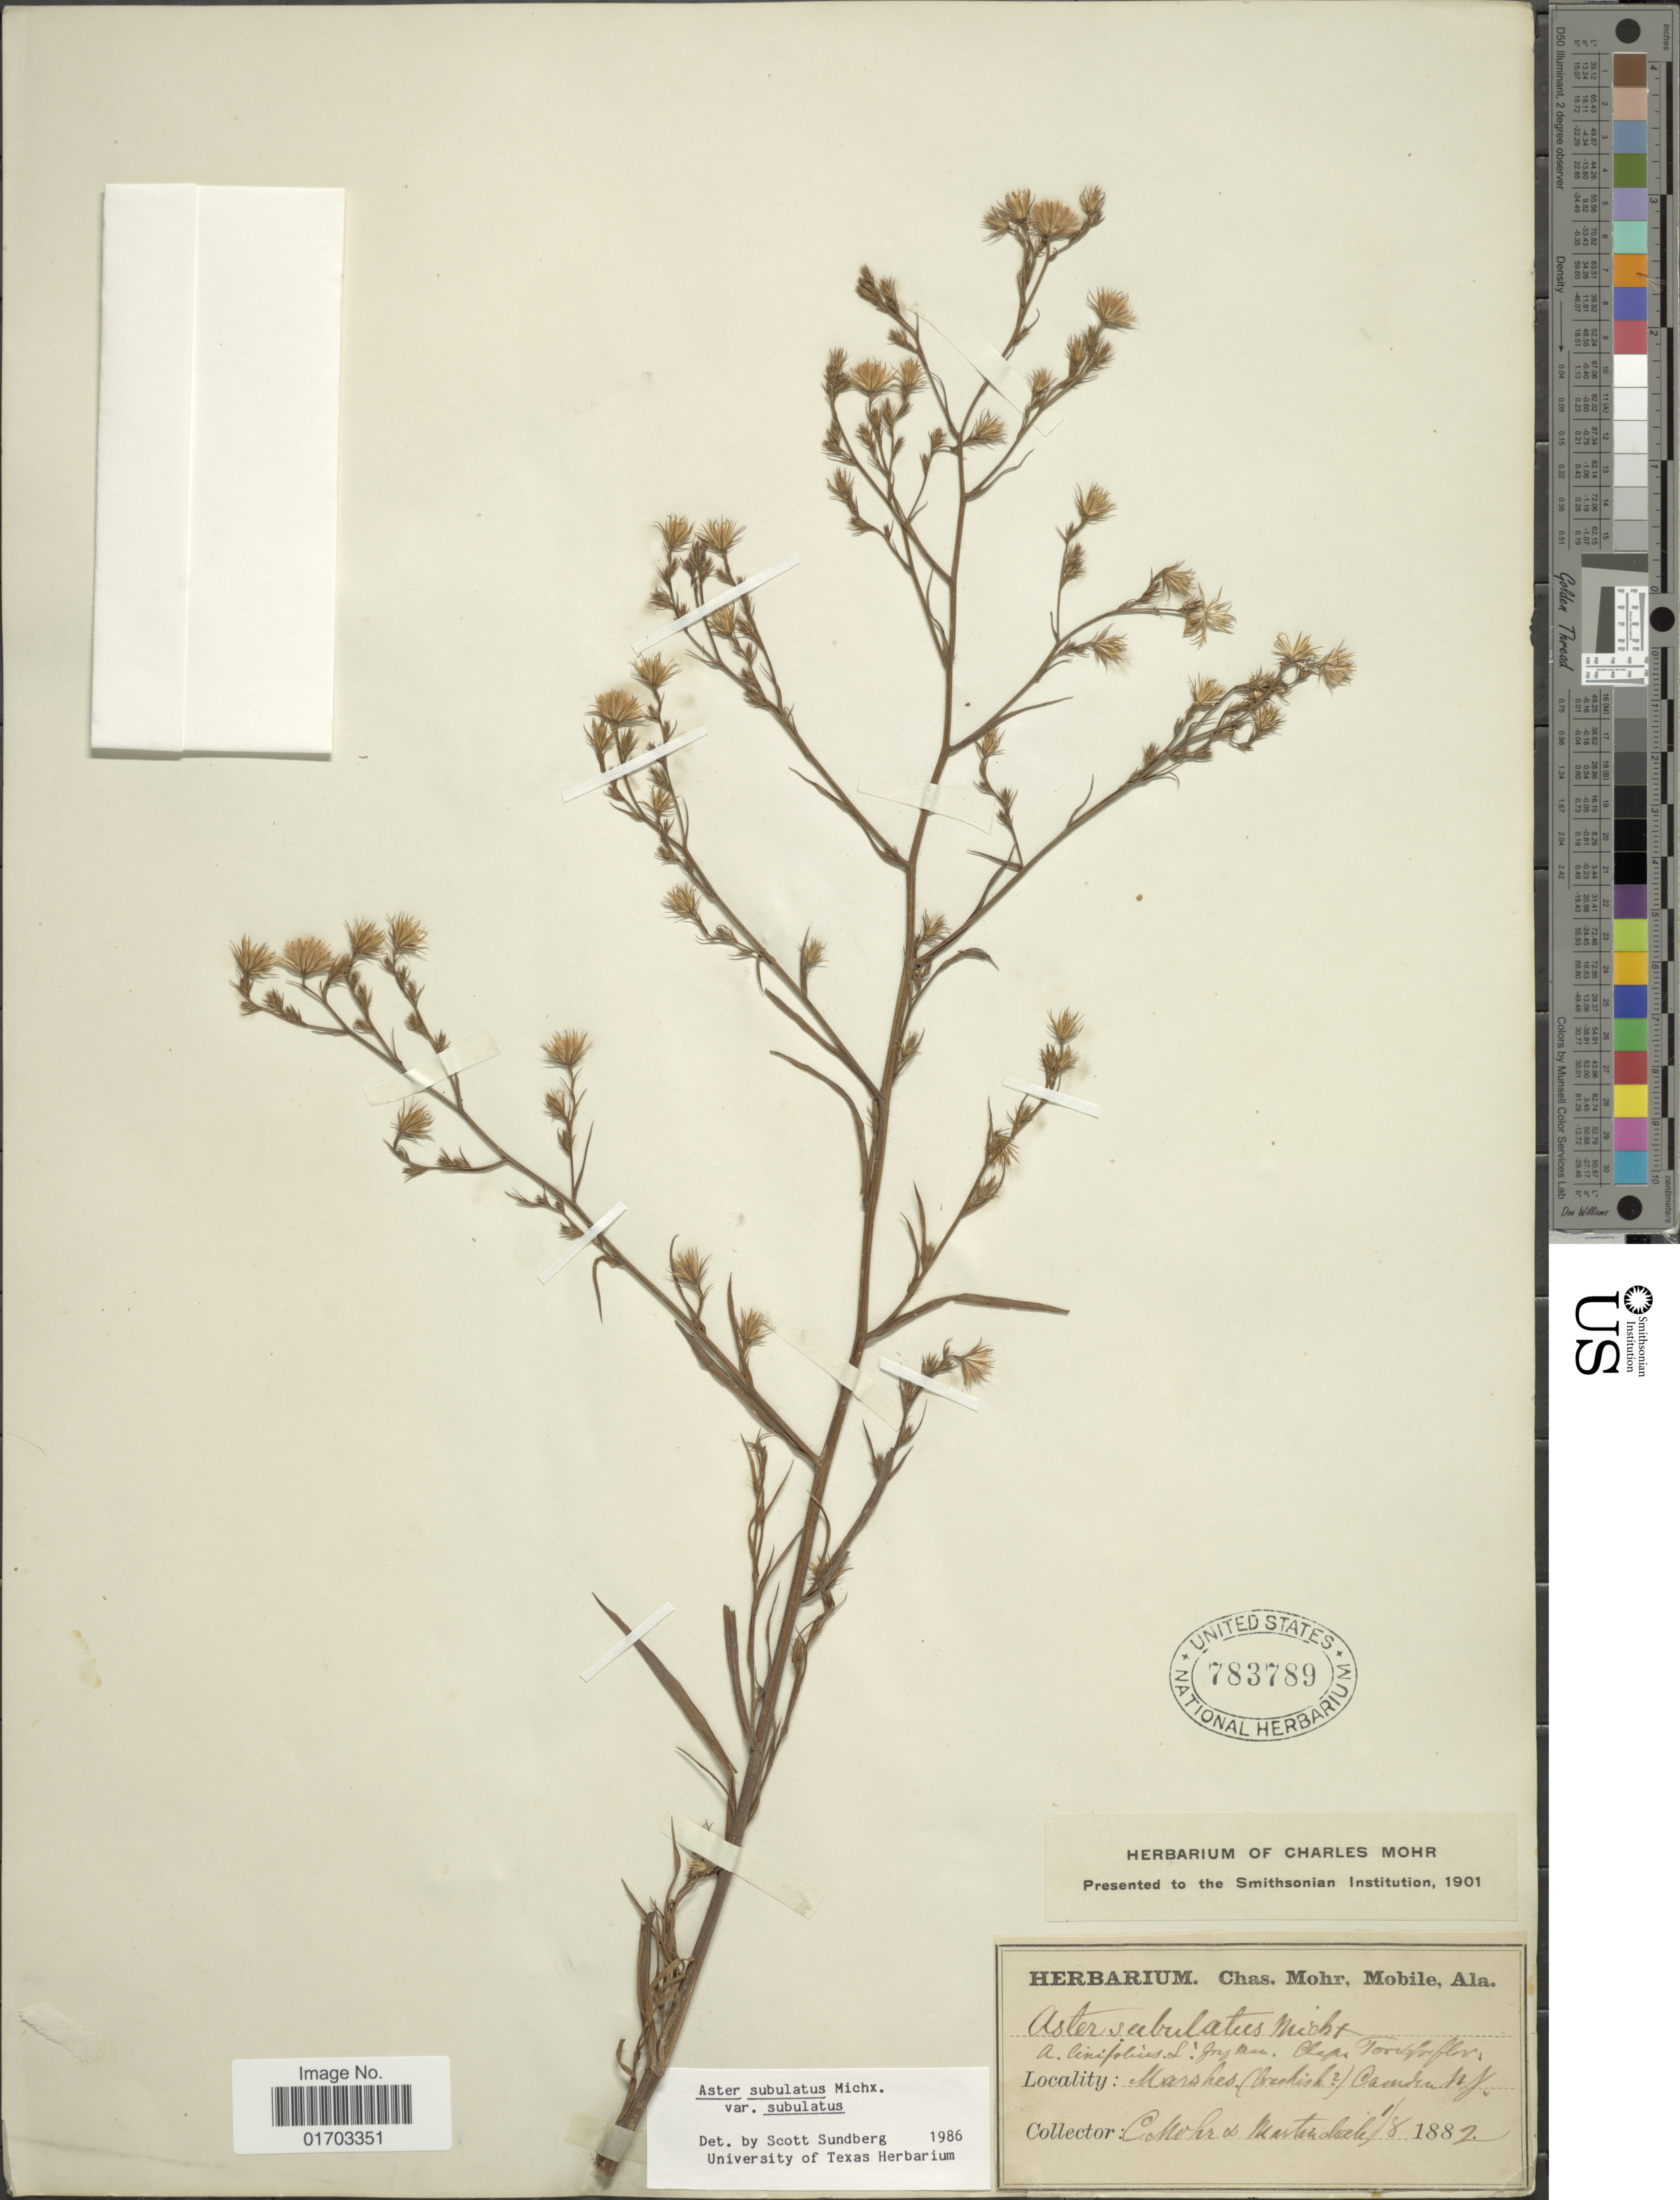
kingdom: Plantae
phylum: Tracheophyta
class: Magnoliopsida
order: Asterales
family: Asteraceae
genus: Symphyotrichum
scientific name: Symphyotrichum subulatum var. subulatum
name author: (Michx.) G.L. Nesom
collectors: C. T. Mohr & Martindale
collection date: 1882-01-08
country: United States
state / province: New Jersey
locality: Marshes (credish) Camden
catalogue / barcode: US 783789